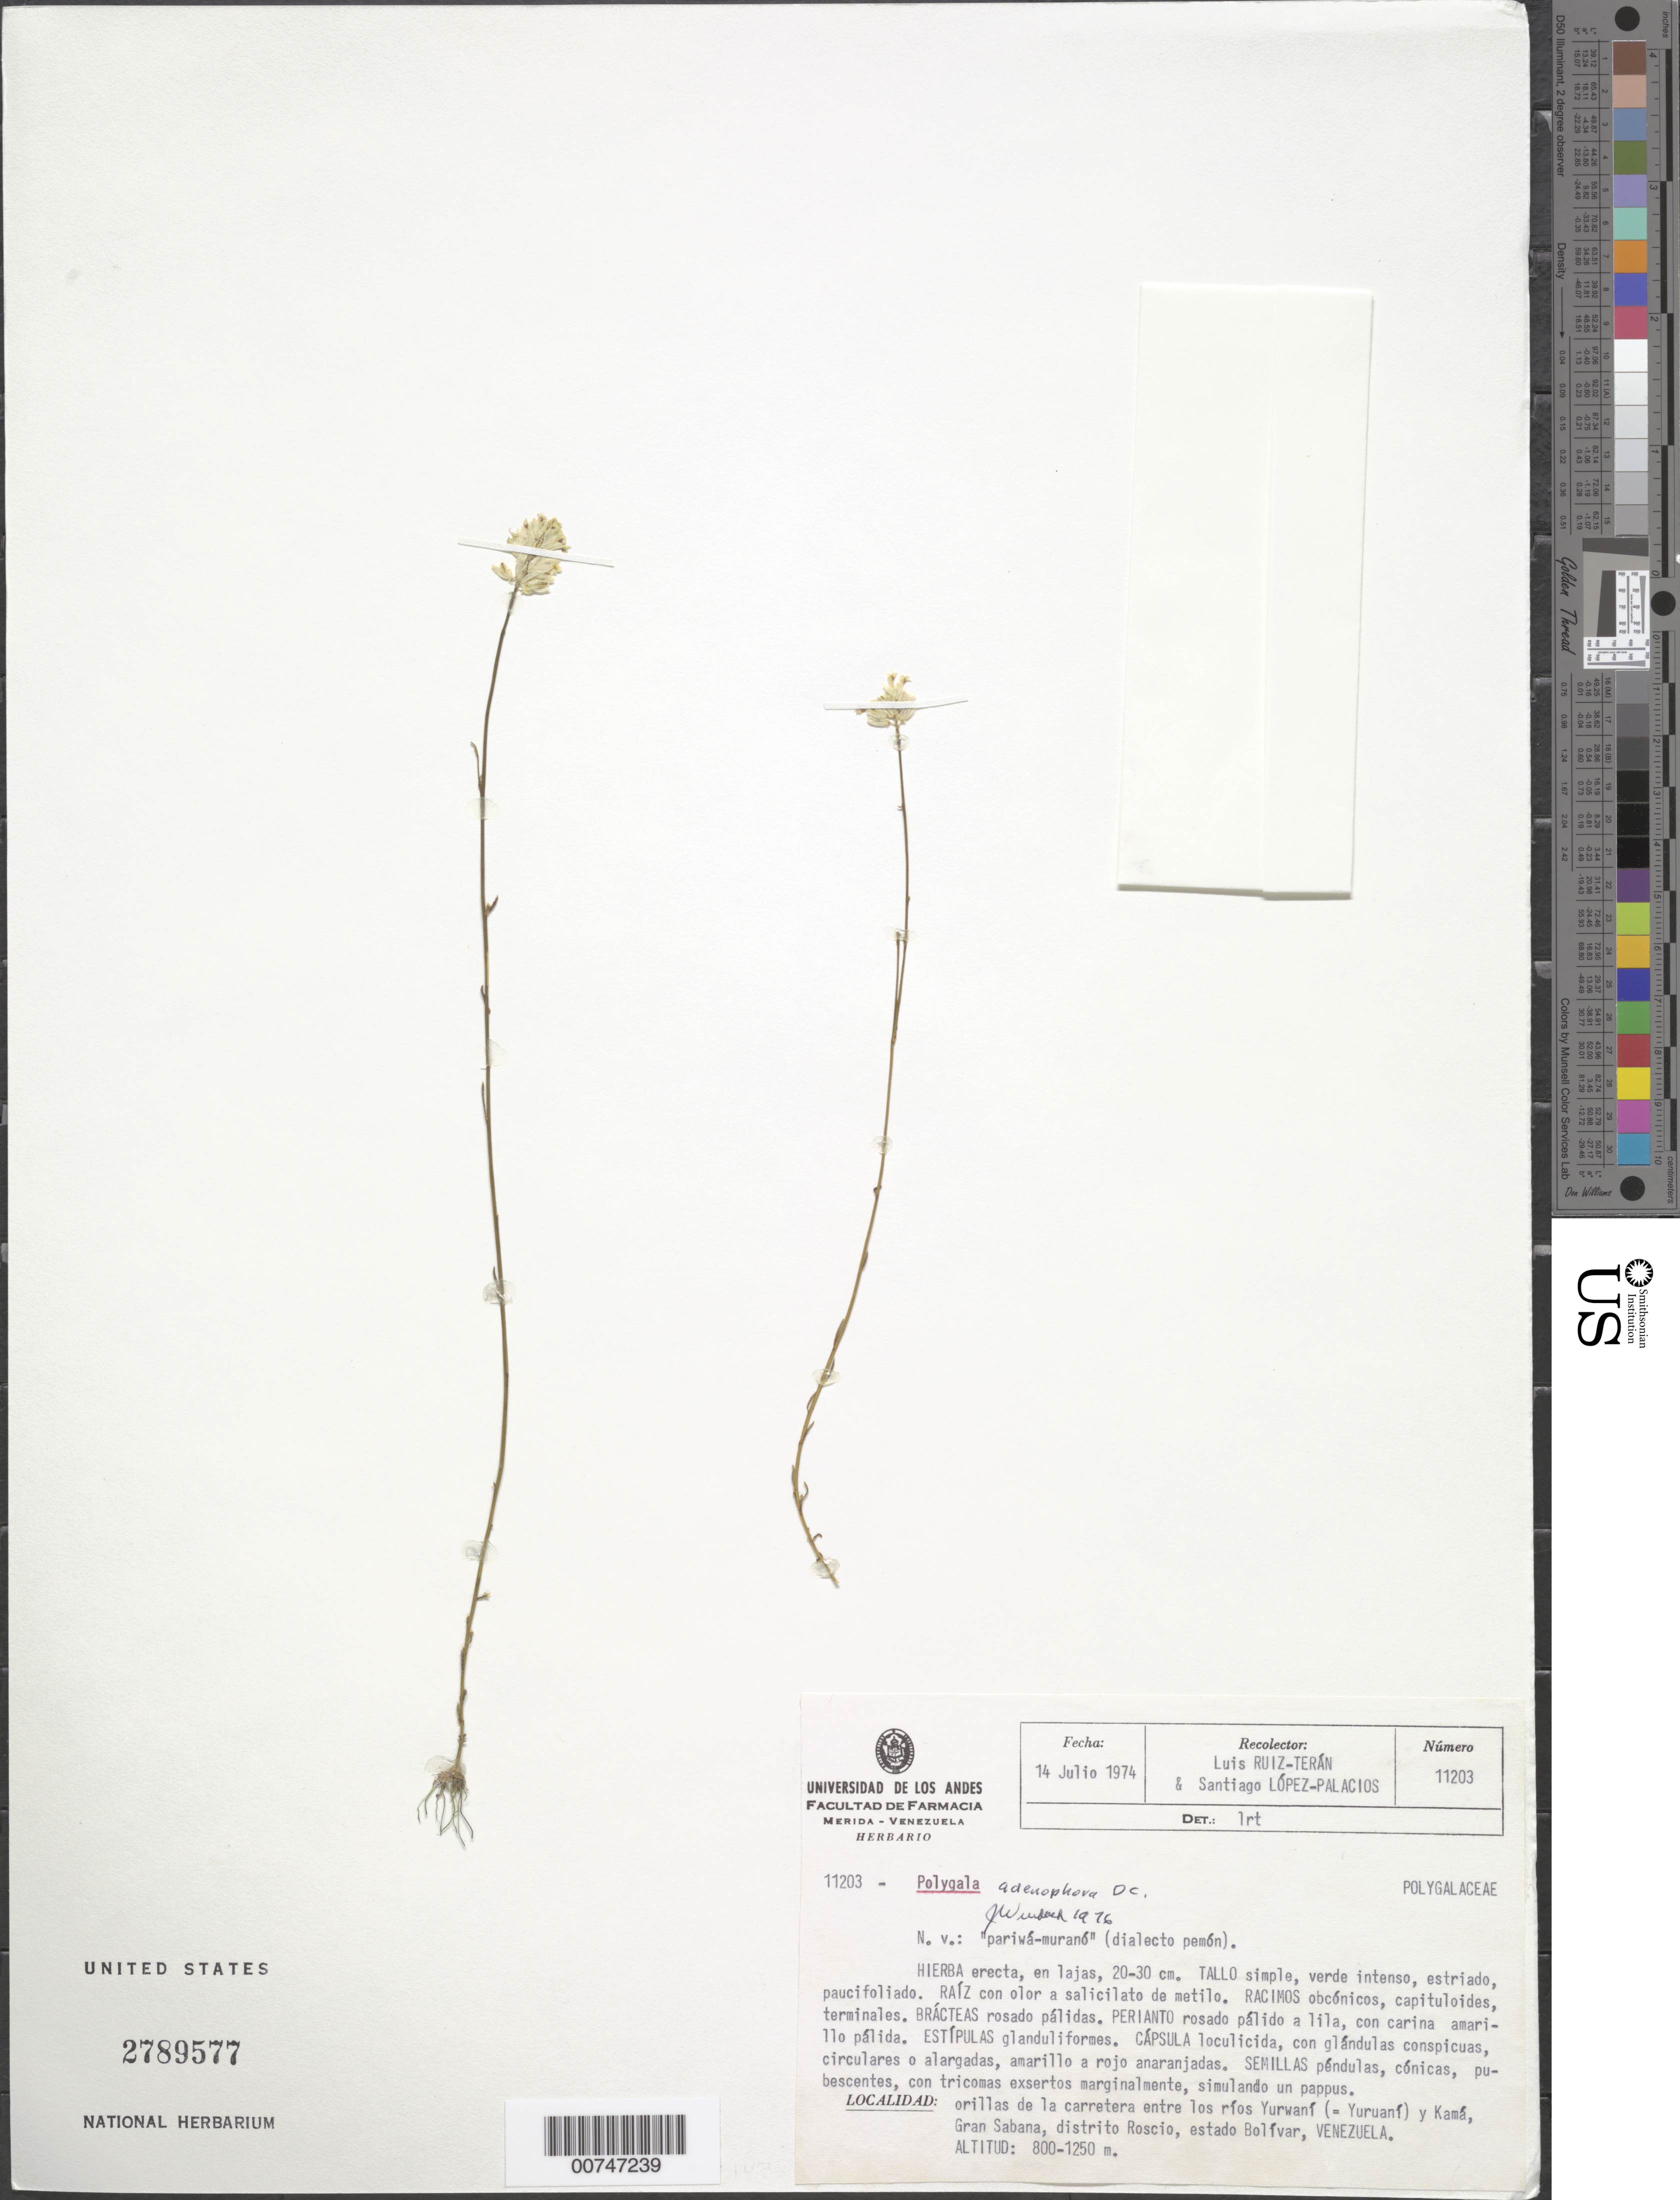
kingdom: Plantae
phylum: Tracheophyta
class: Magnoliopsida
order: Fabales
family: Polygalaceae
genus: Polygala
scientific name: Polygala adenophora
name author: DC.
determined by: Wurdack, John J., (US), US (UNITED STATES)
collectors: L. E. Ruíz-Terán & S. López-Palacios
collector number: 11203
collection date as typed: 14-Jul-74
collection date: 1974-07-14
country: Venezuela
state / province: Bolívar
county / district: Roscio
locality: Grand Sabana, betw. Río Yurwaní and Río Kamá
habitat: Along road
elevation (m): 800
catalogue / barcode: US 2789577